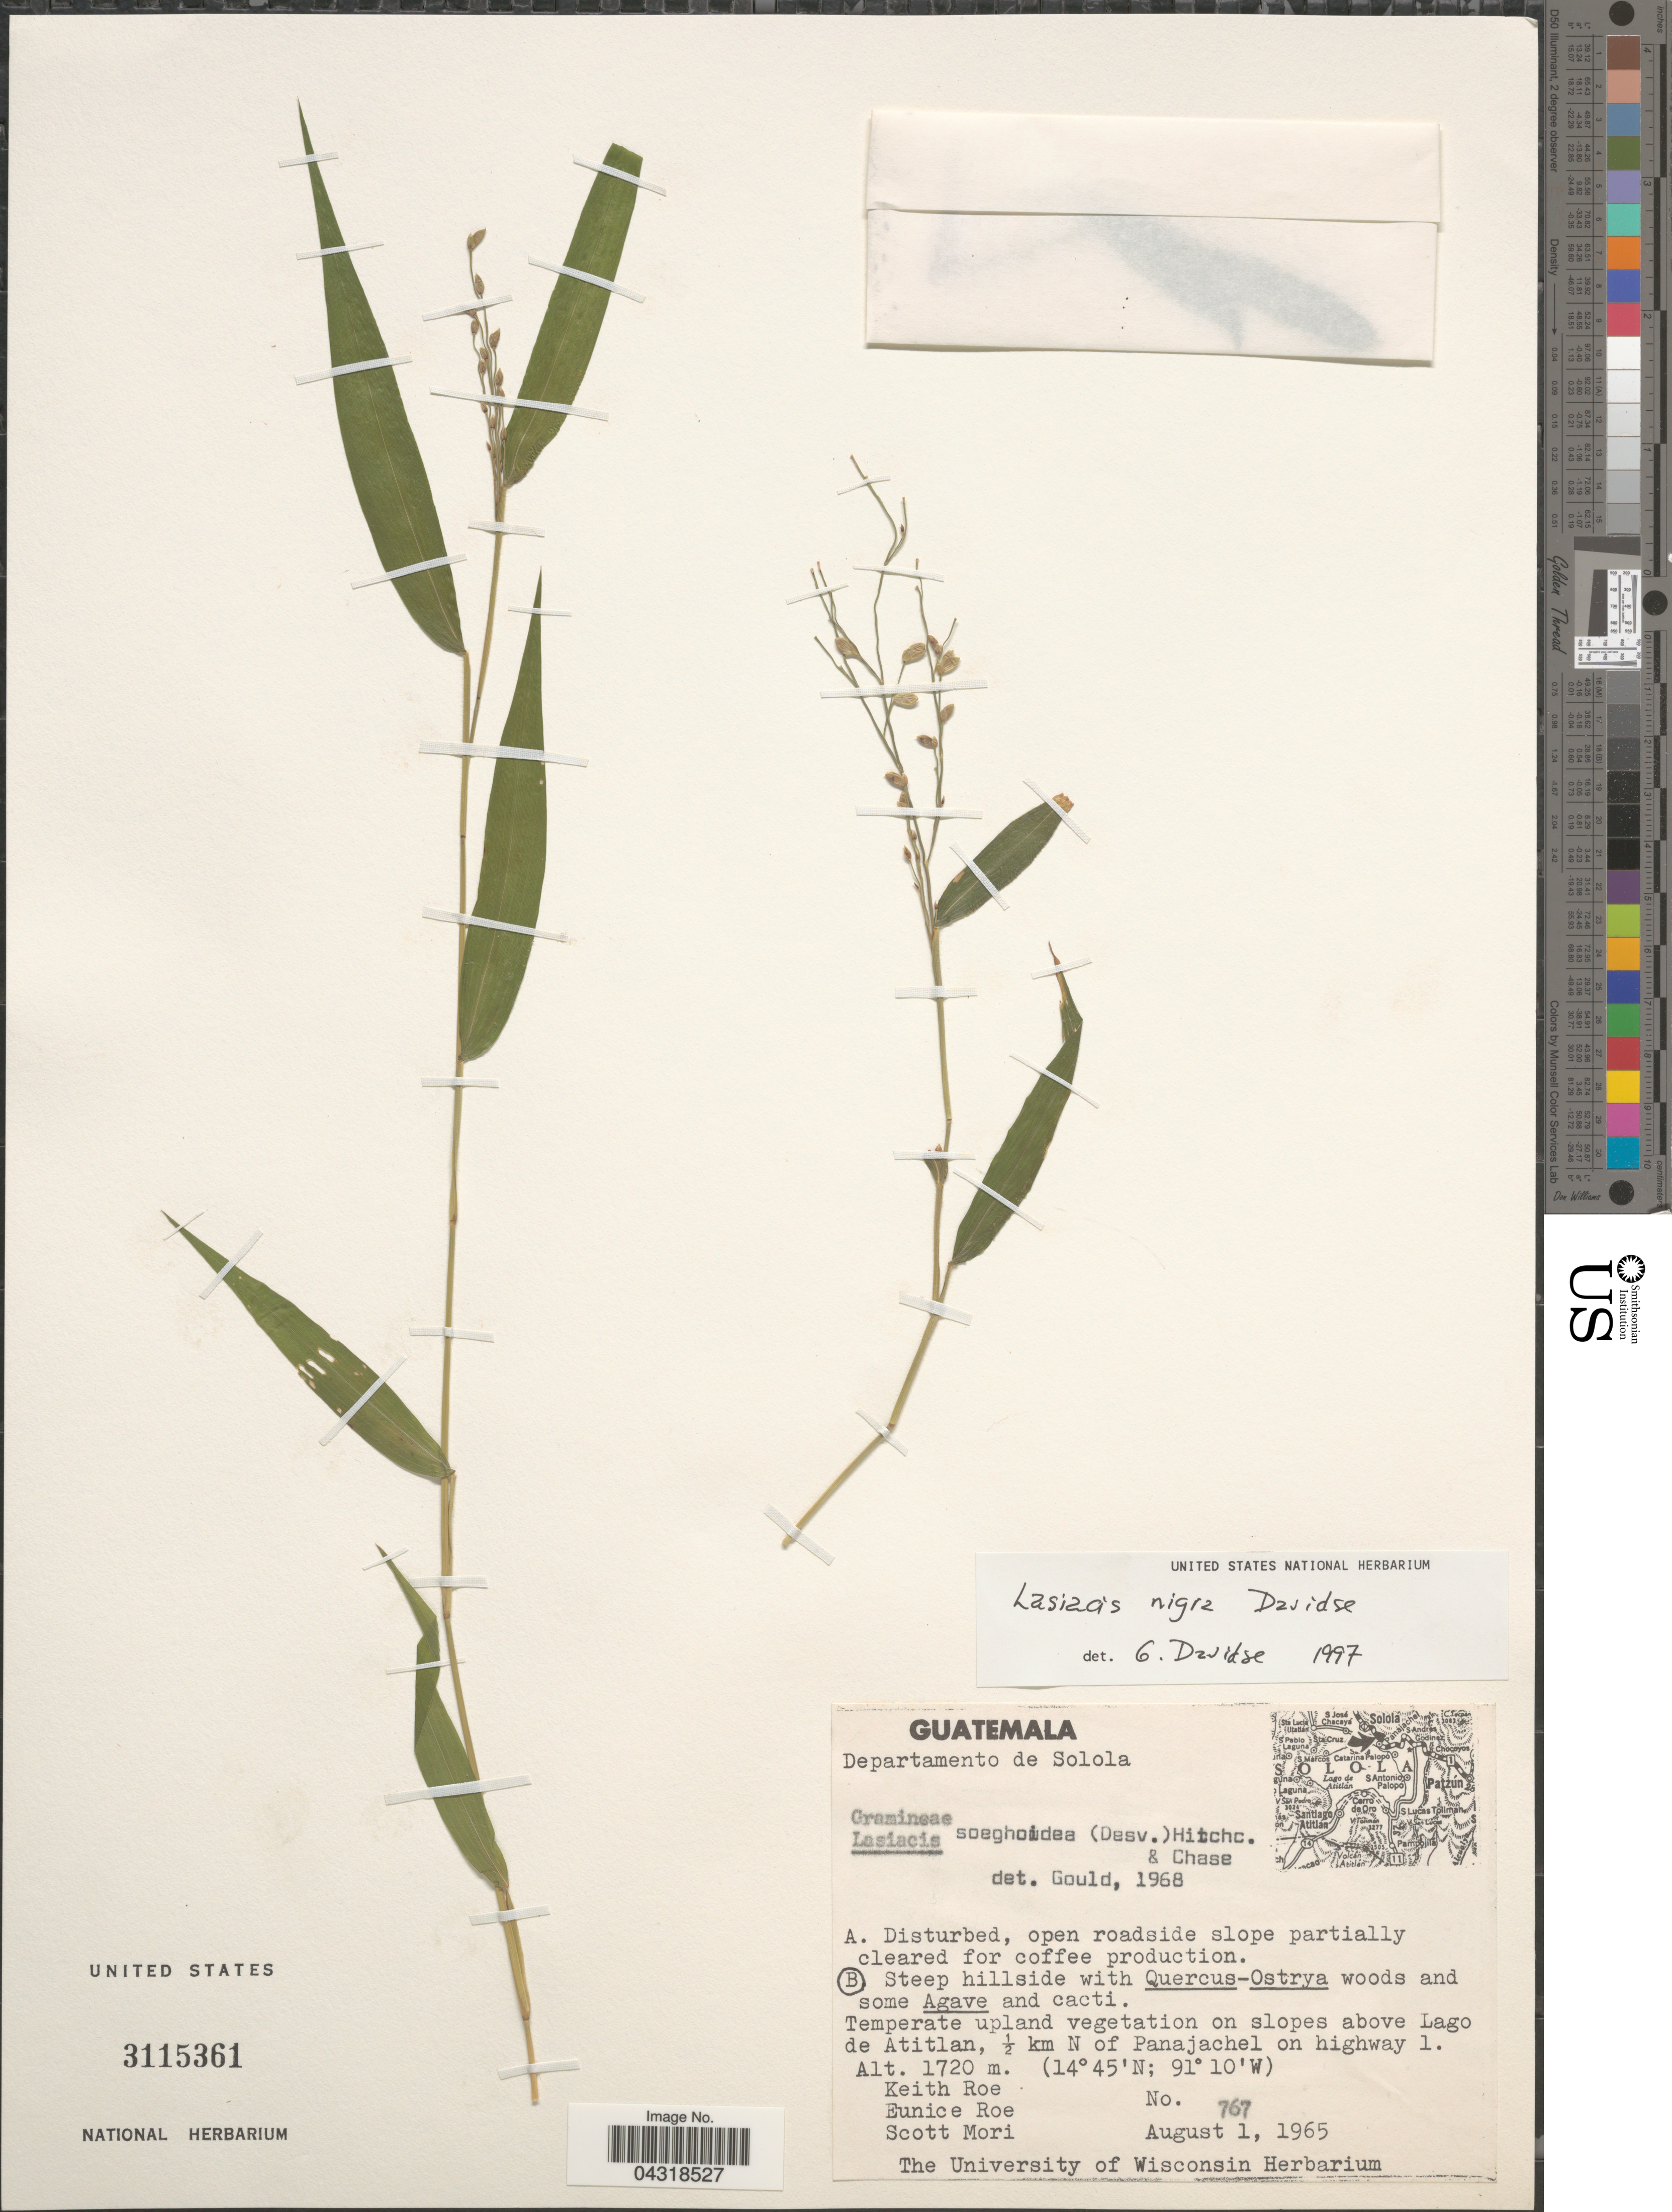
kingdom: Plantae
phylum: Tracheophyta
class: Liliopsida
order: Poales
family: Poaceae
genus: Lasiacis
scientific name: Lasiacis nigra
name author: Davidse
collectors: K. E. Roe, E. Roe & S. Mori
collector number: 767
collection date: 1965-08-01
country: Guatemala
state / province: Solola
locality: Departamento de Solola. Temperate upland vegetation on slopes above Lago de Atitlan, ½ km N of Panajachel on highway 1.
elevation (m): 1720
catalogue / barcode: US 3115361